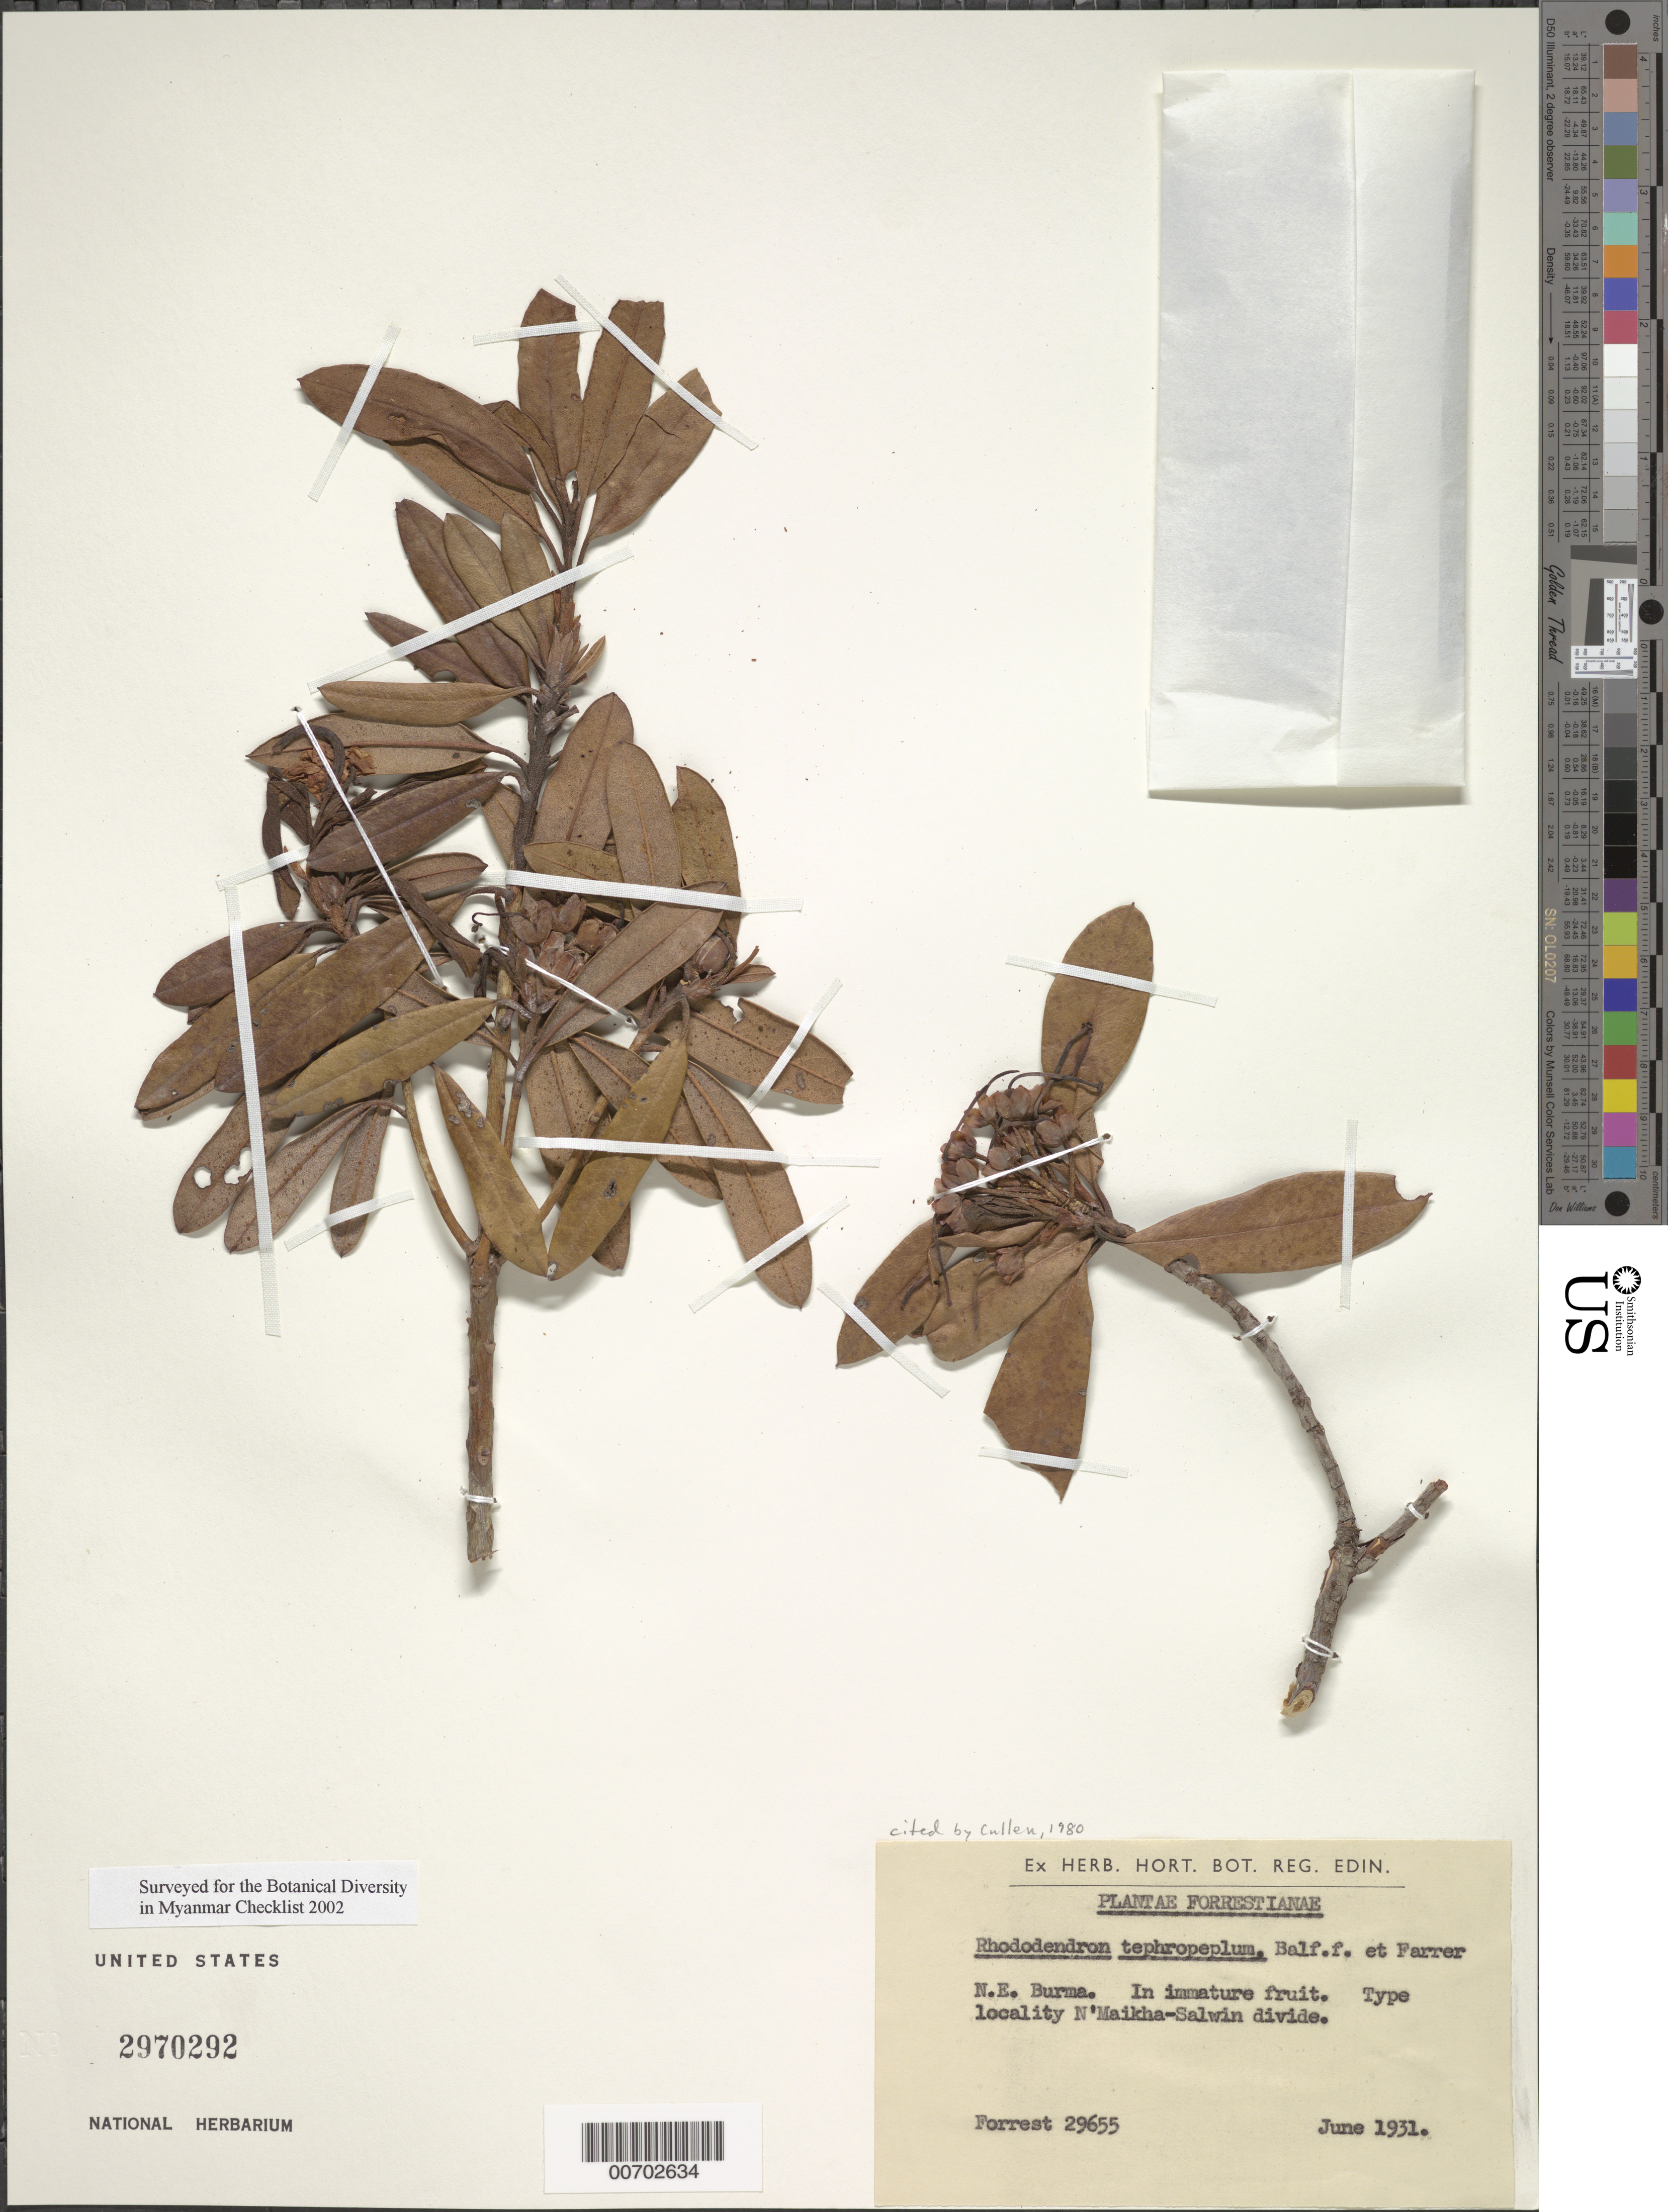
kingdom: Plantae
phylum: Tracheophyta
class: Magnoliopsida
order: Ericales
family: Ericaceae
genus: Rhododendron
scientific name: Rhododendron tephropeplum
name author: Balf. f. & Farrer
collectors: G. Forrest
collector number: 29655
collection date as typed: Jun 1931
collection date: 1931-06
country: Myanmar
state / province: Kachin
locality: N'Maikha-Salwin Divide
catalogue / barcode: US 2970292